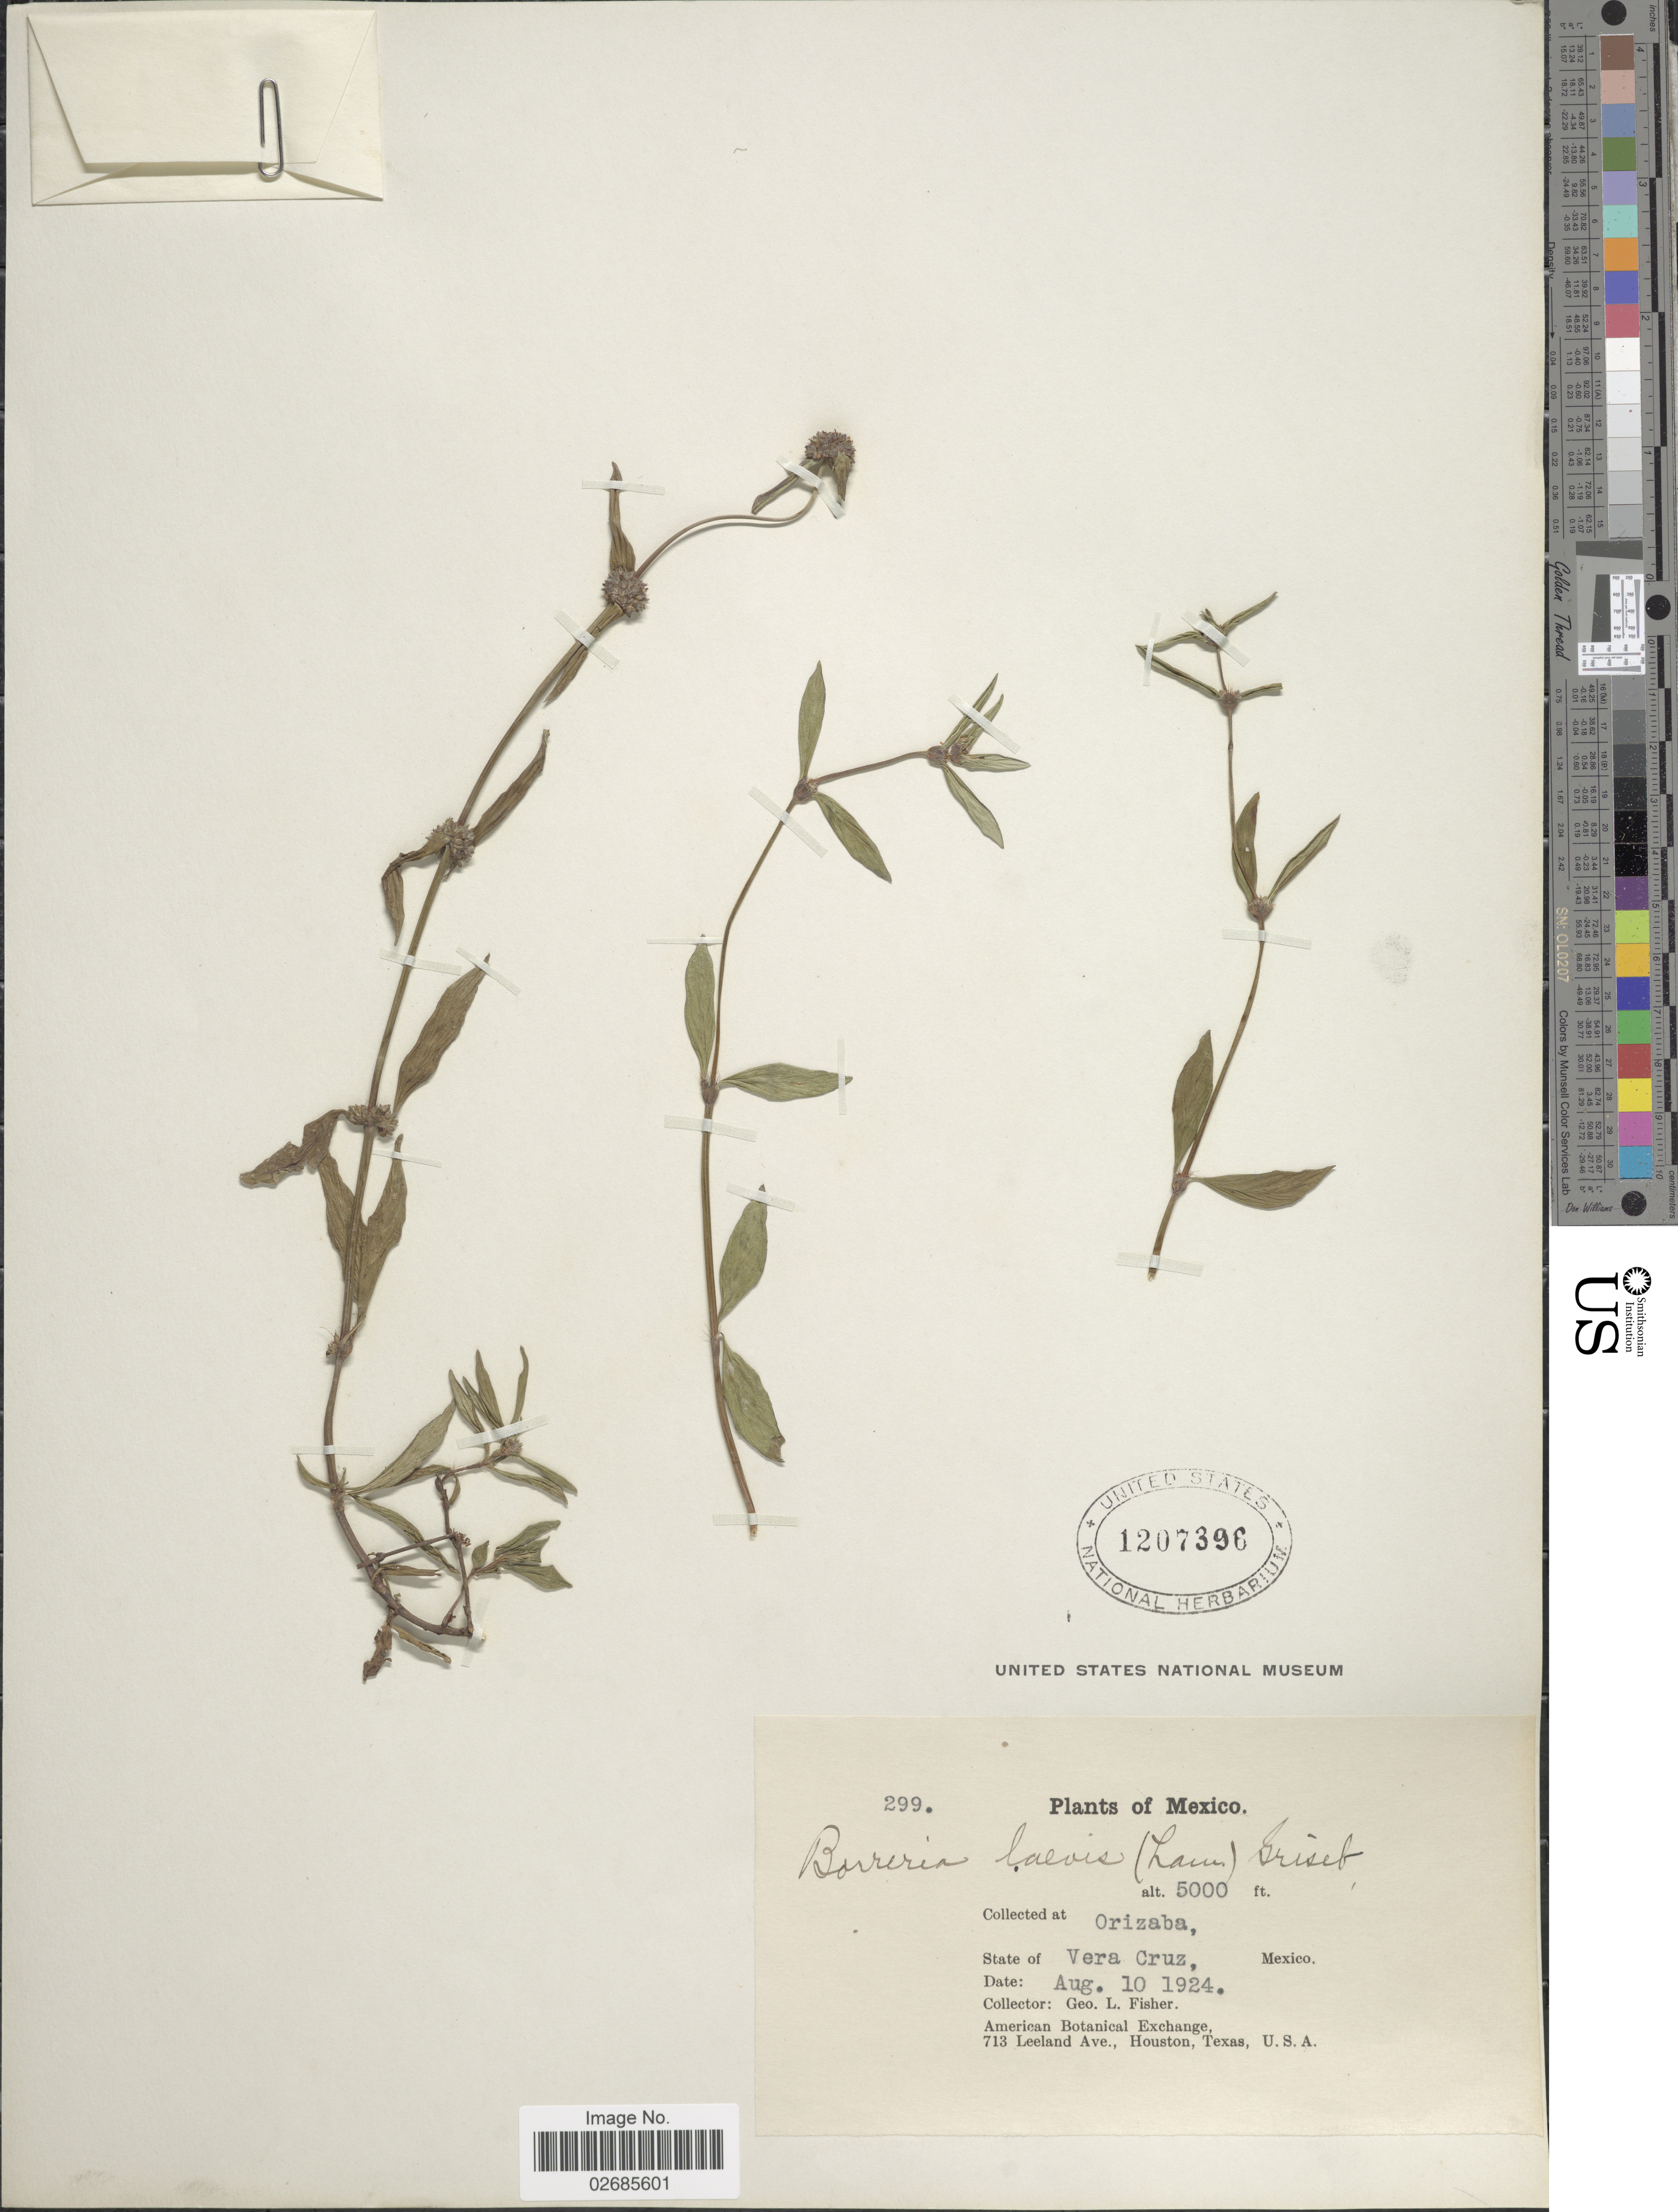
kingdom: Plantae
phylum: Tracheophyta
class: Magnoliopsida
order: Gentianales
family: Rubiaceae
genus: Borreria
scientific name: Borreria assurgens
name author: (Ruiz & Pav.) Griseb.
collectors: G. L. Fisher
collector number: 299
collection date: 1924-08-10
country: Mexico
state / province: Veracruz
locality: Orizaba, State of Vera Cruz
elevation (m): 1524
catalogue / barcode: US 1207396